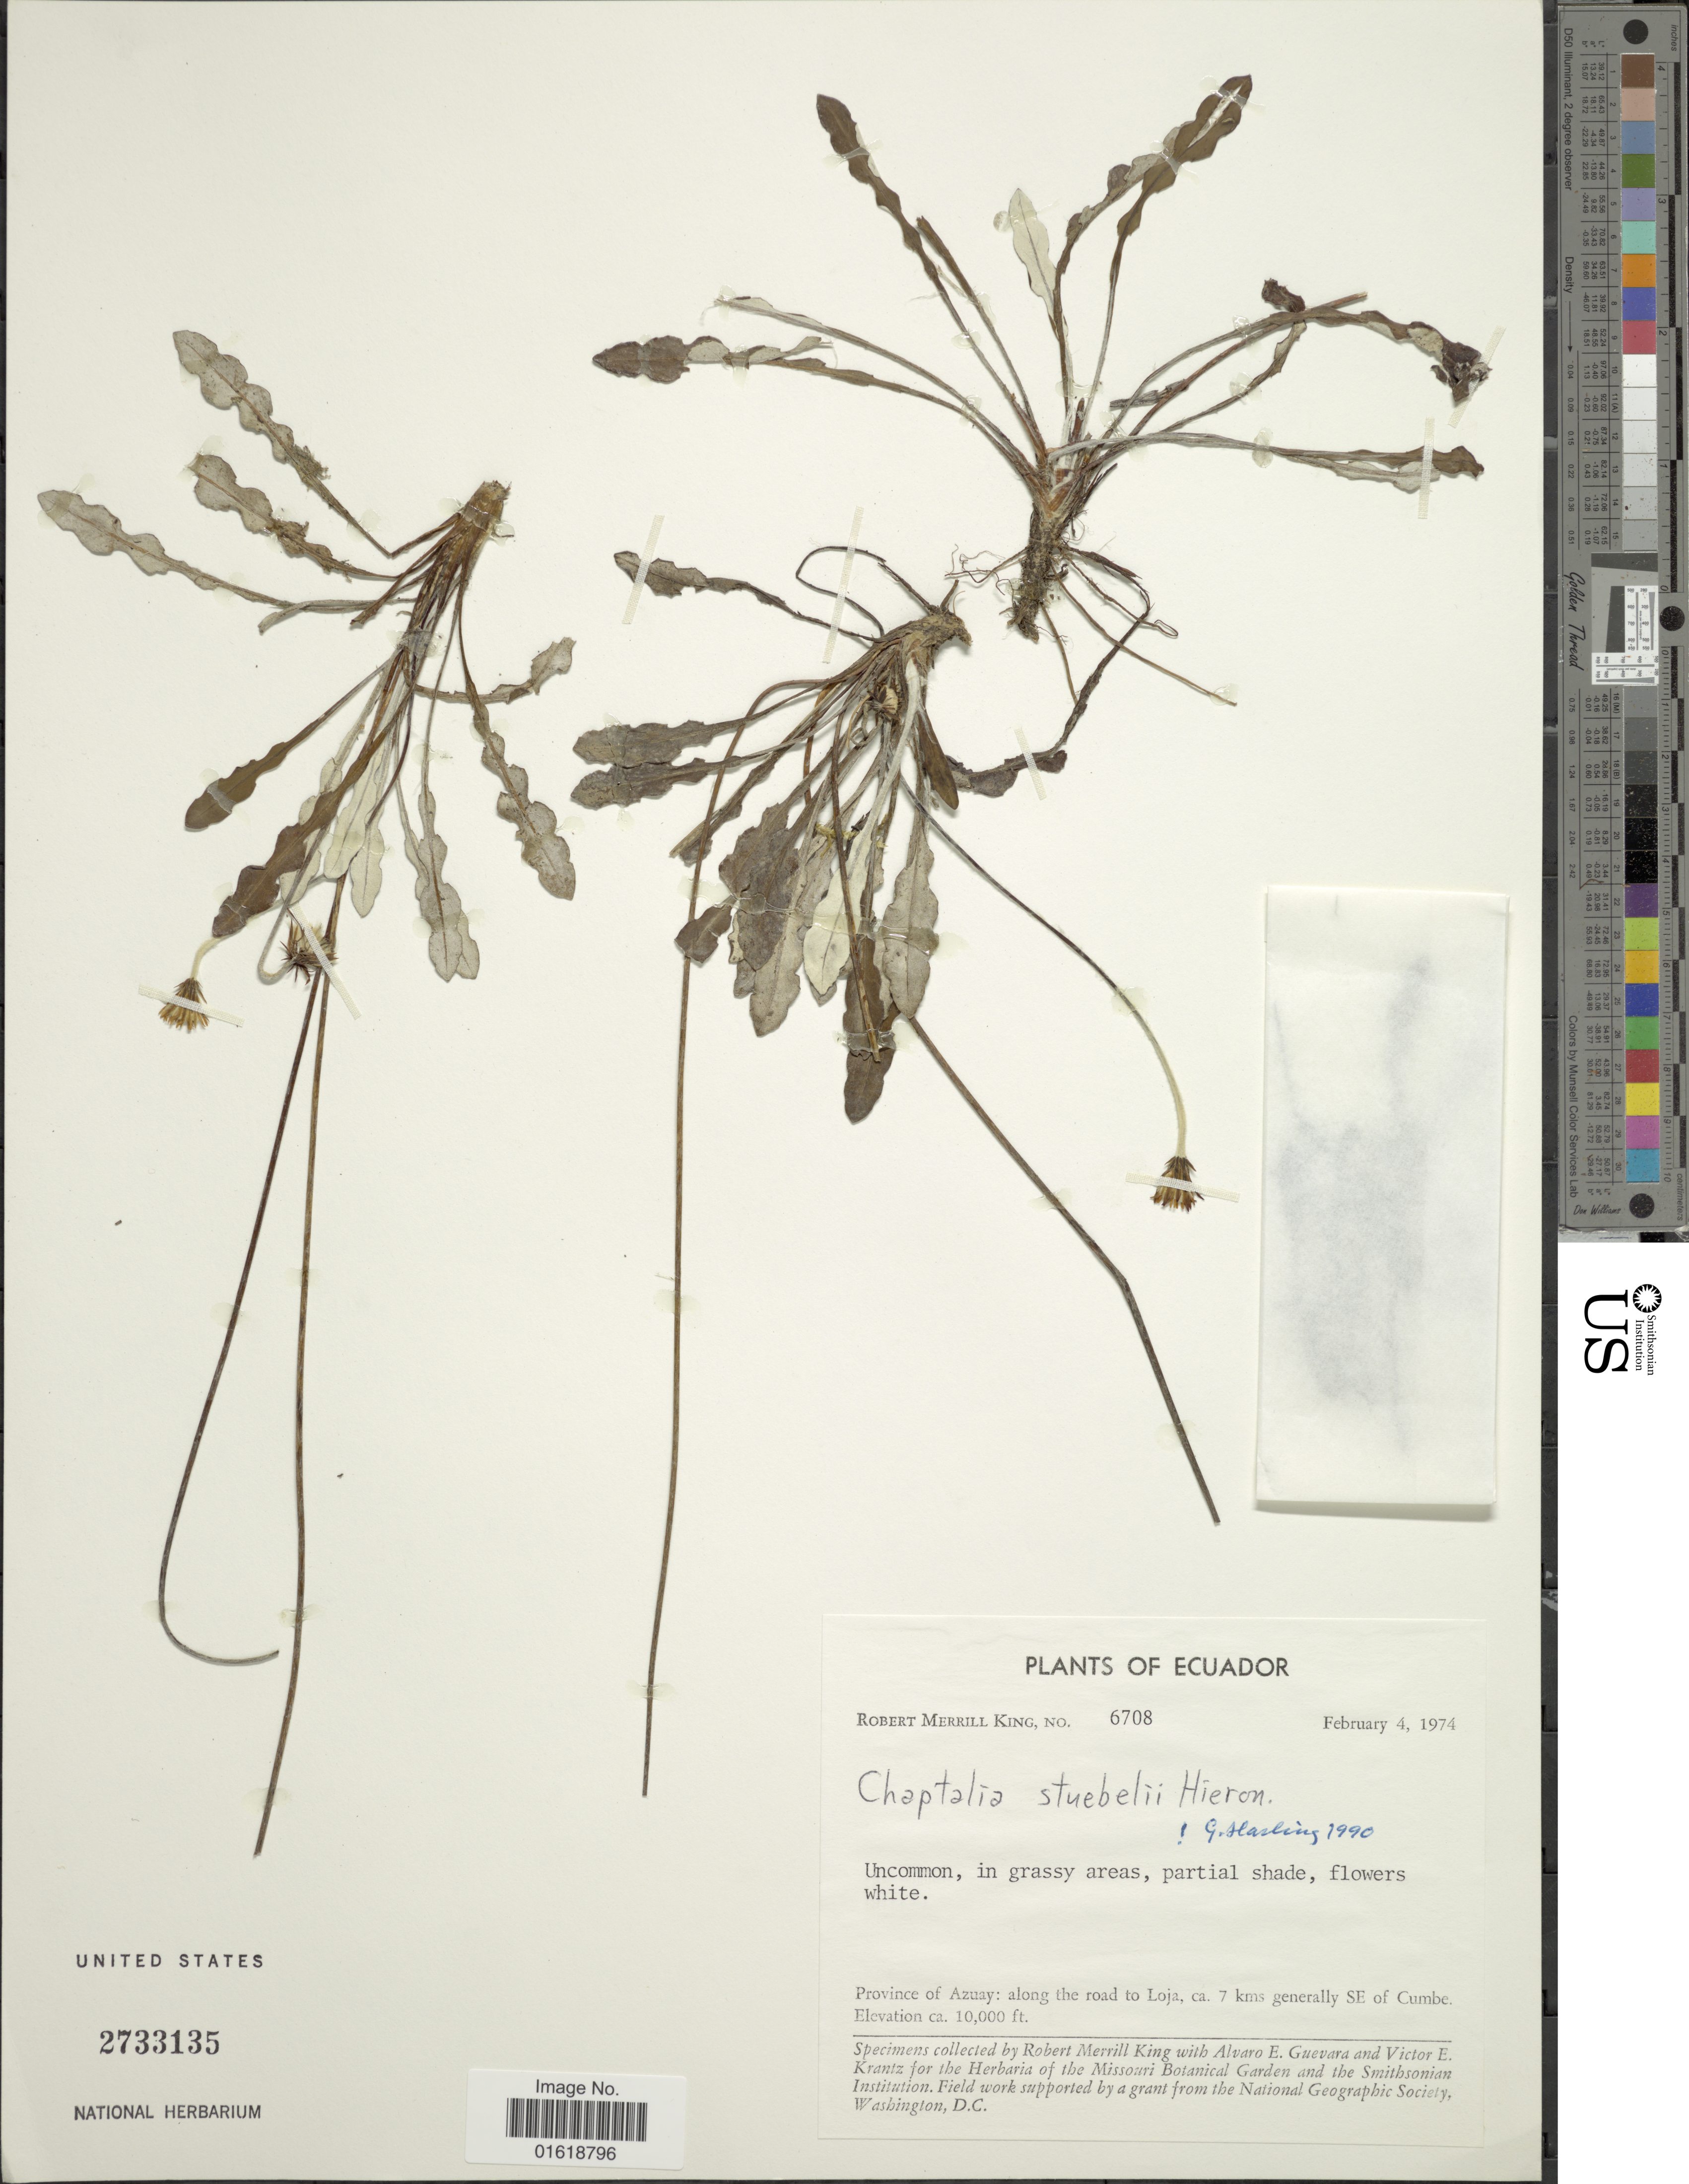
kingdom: Plantae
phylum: Tracheophyta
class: Magnoliopsida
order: Asterales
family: Asteraceae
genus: Chaptalia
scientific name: Chaptalia stuebelii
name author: Hieron.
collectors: R. M. King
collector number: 6708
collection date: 1974-02-04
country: Ecuador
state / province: Azuay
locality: Province of Azuay: along the road to Loja, ca. 7 kms generally SE of Cumbe.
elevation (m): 3048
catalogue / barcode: US 2733135